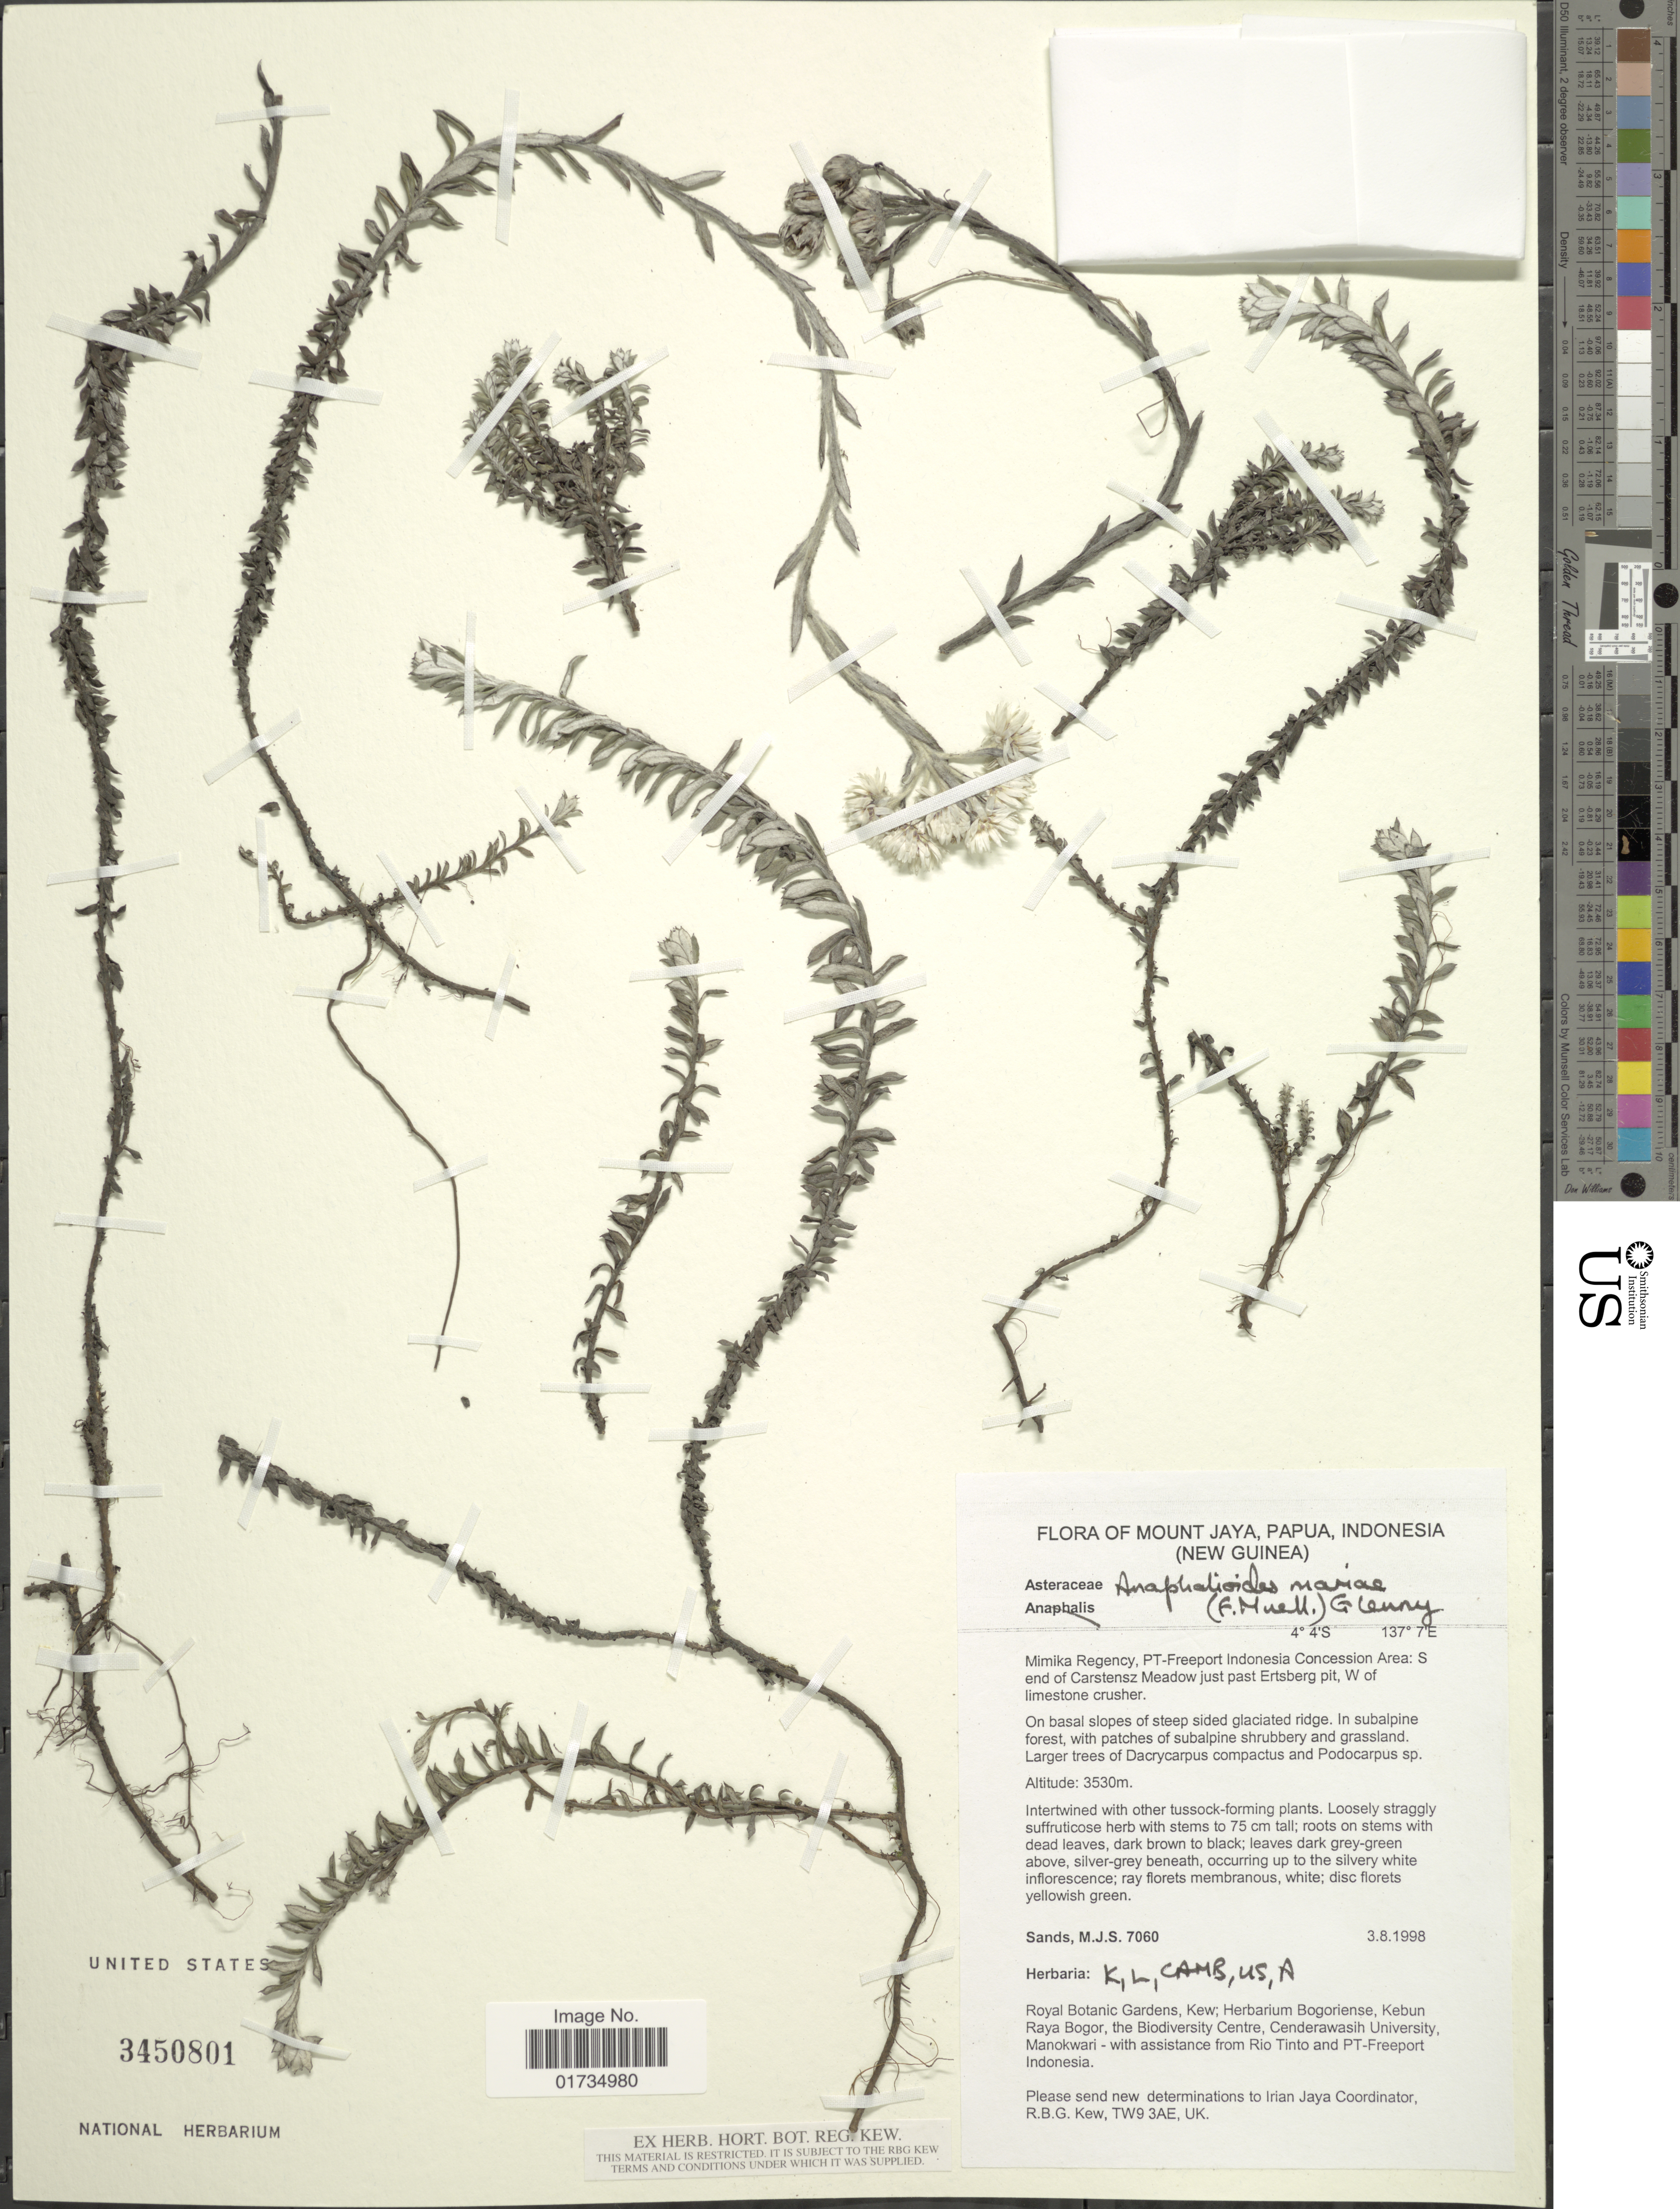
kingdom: Plantae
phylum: Tracheophyta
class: Magnoliopsida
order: Asterales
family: Asteraceae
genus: Anaphalis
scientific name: Anaphalis mariae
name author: F. Muell.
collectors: M. Sands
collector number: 7060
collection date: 1998-08-03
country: Indonesia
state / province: Papua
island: New Guinea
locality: Mount Jaya, Papua, Indonesia (New Guinea). Mimika Regency, PT- Freeport Indonesia Concession Area: S end of Carstenz Meadow just past Ertsberg pit, W of Limestone crusher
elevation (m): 3530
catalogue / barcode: US 3450801